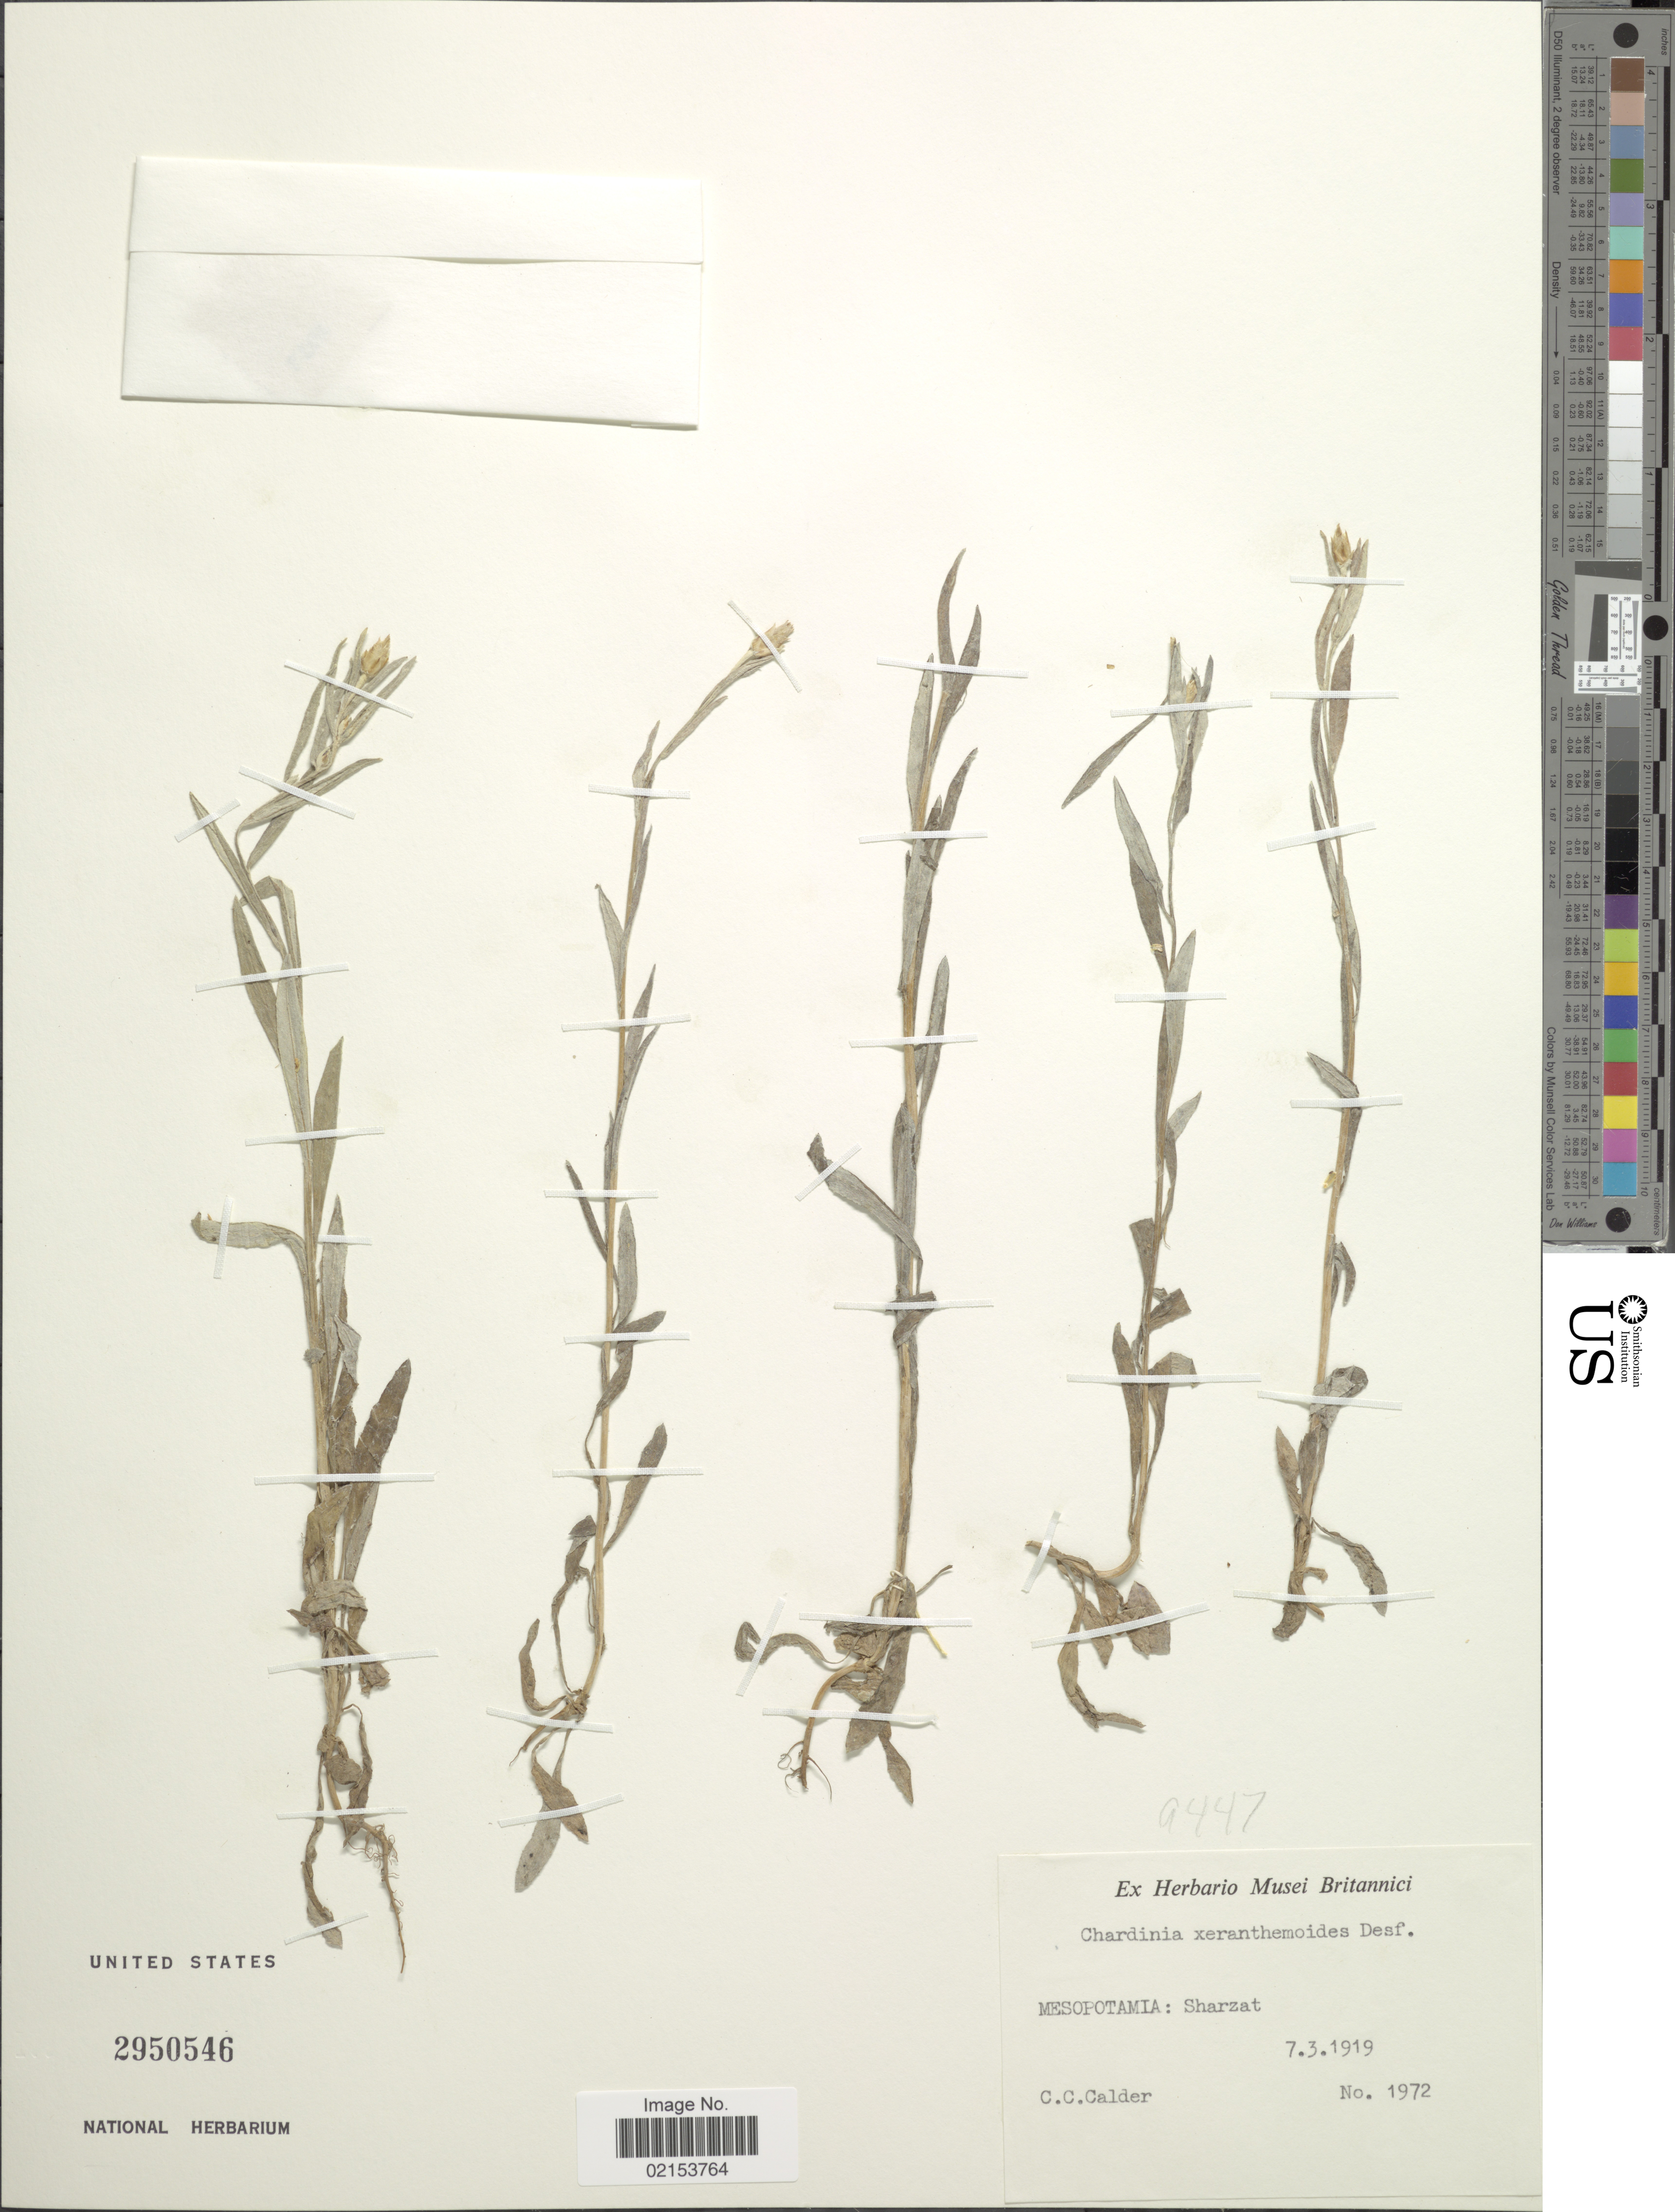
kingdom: Plantae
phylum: Tracheophyta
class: Magnoliopsida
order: Asterales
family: Asteraceae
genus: Chardinia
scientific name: Chardinia orientalis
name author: (L.) Kuntze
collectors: C. Calder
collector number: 1972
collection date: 1919-03-07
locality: Mesopotamia, Sharzat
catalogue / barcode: US 2950546